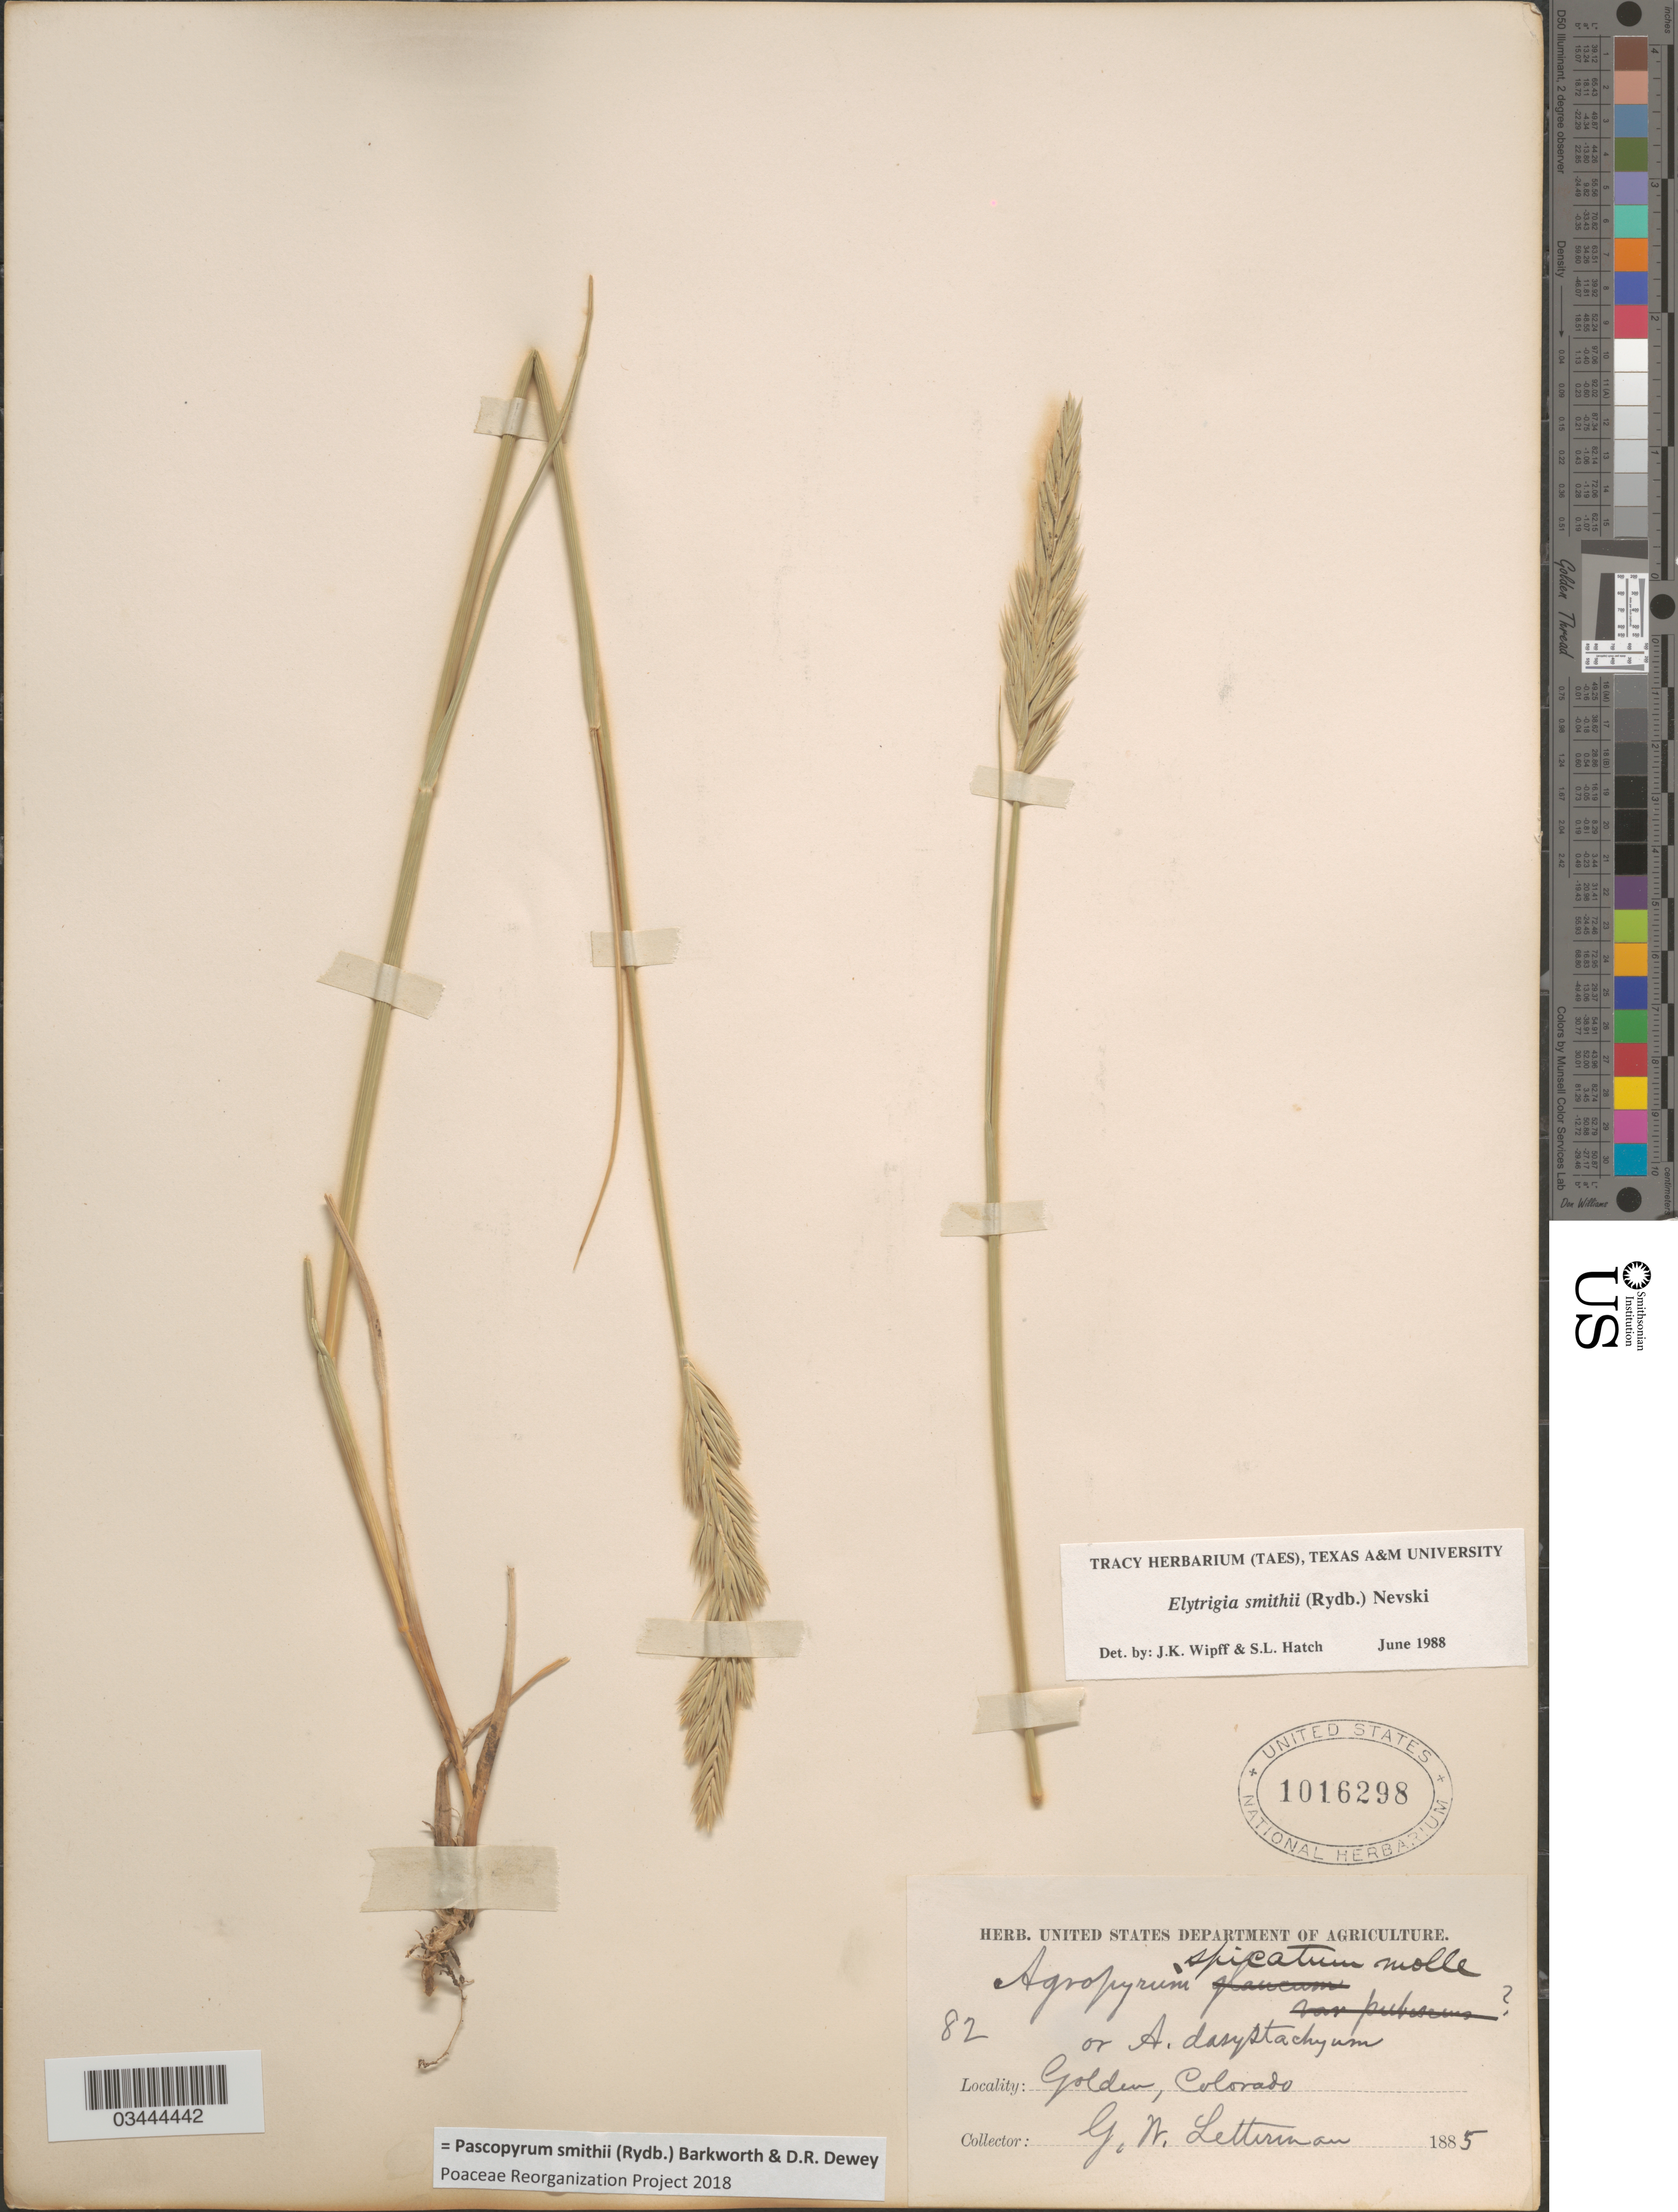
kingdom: Plantae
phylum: Tracheophyta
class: Liliopsida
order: Poales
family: Poaceae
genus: Pascopyrum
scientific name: Pascopyrum smithii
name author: (Rydb.) Barkworth & Dewey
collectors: G. W. Letterman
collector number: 82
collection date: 1885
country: United States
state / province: Colorado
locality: Golden.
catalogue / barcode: US 1016298